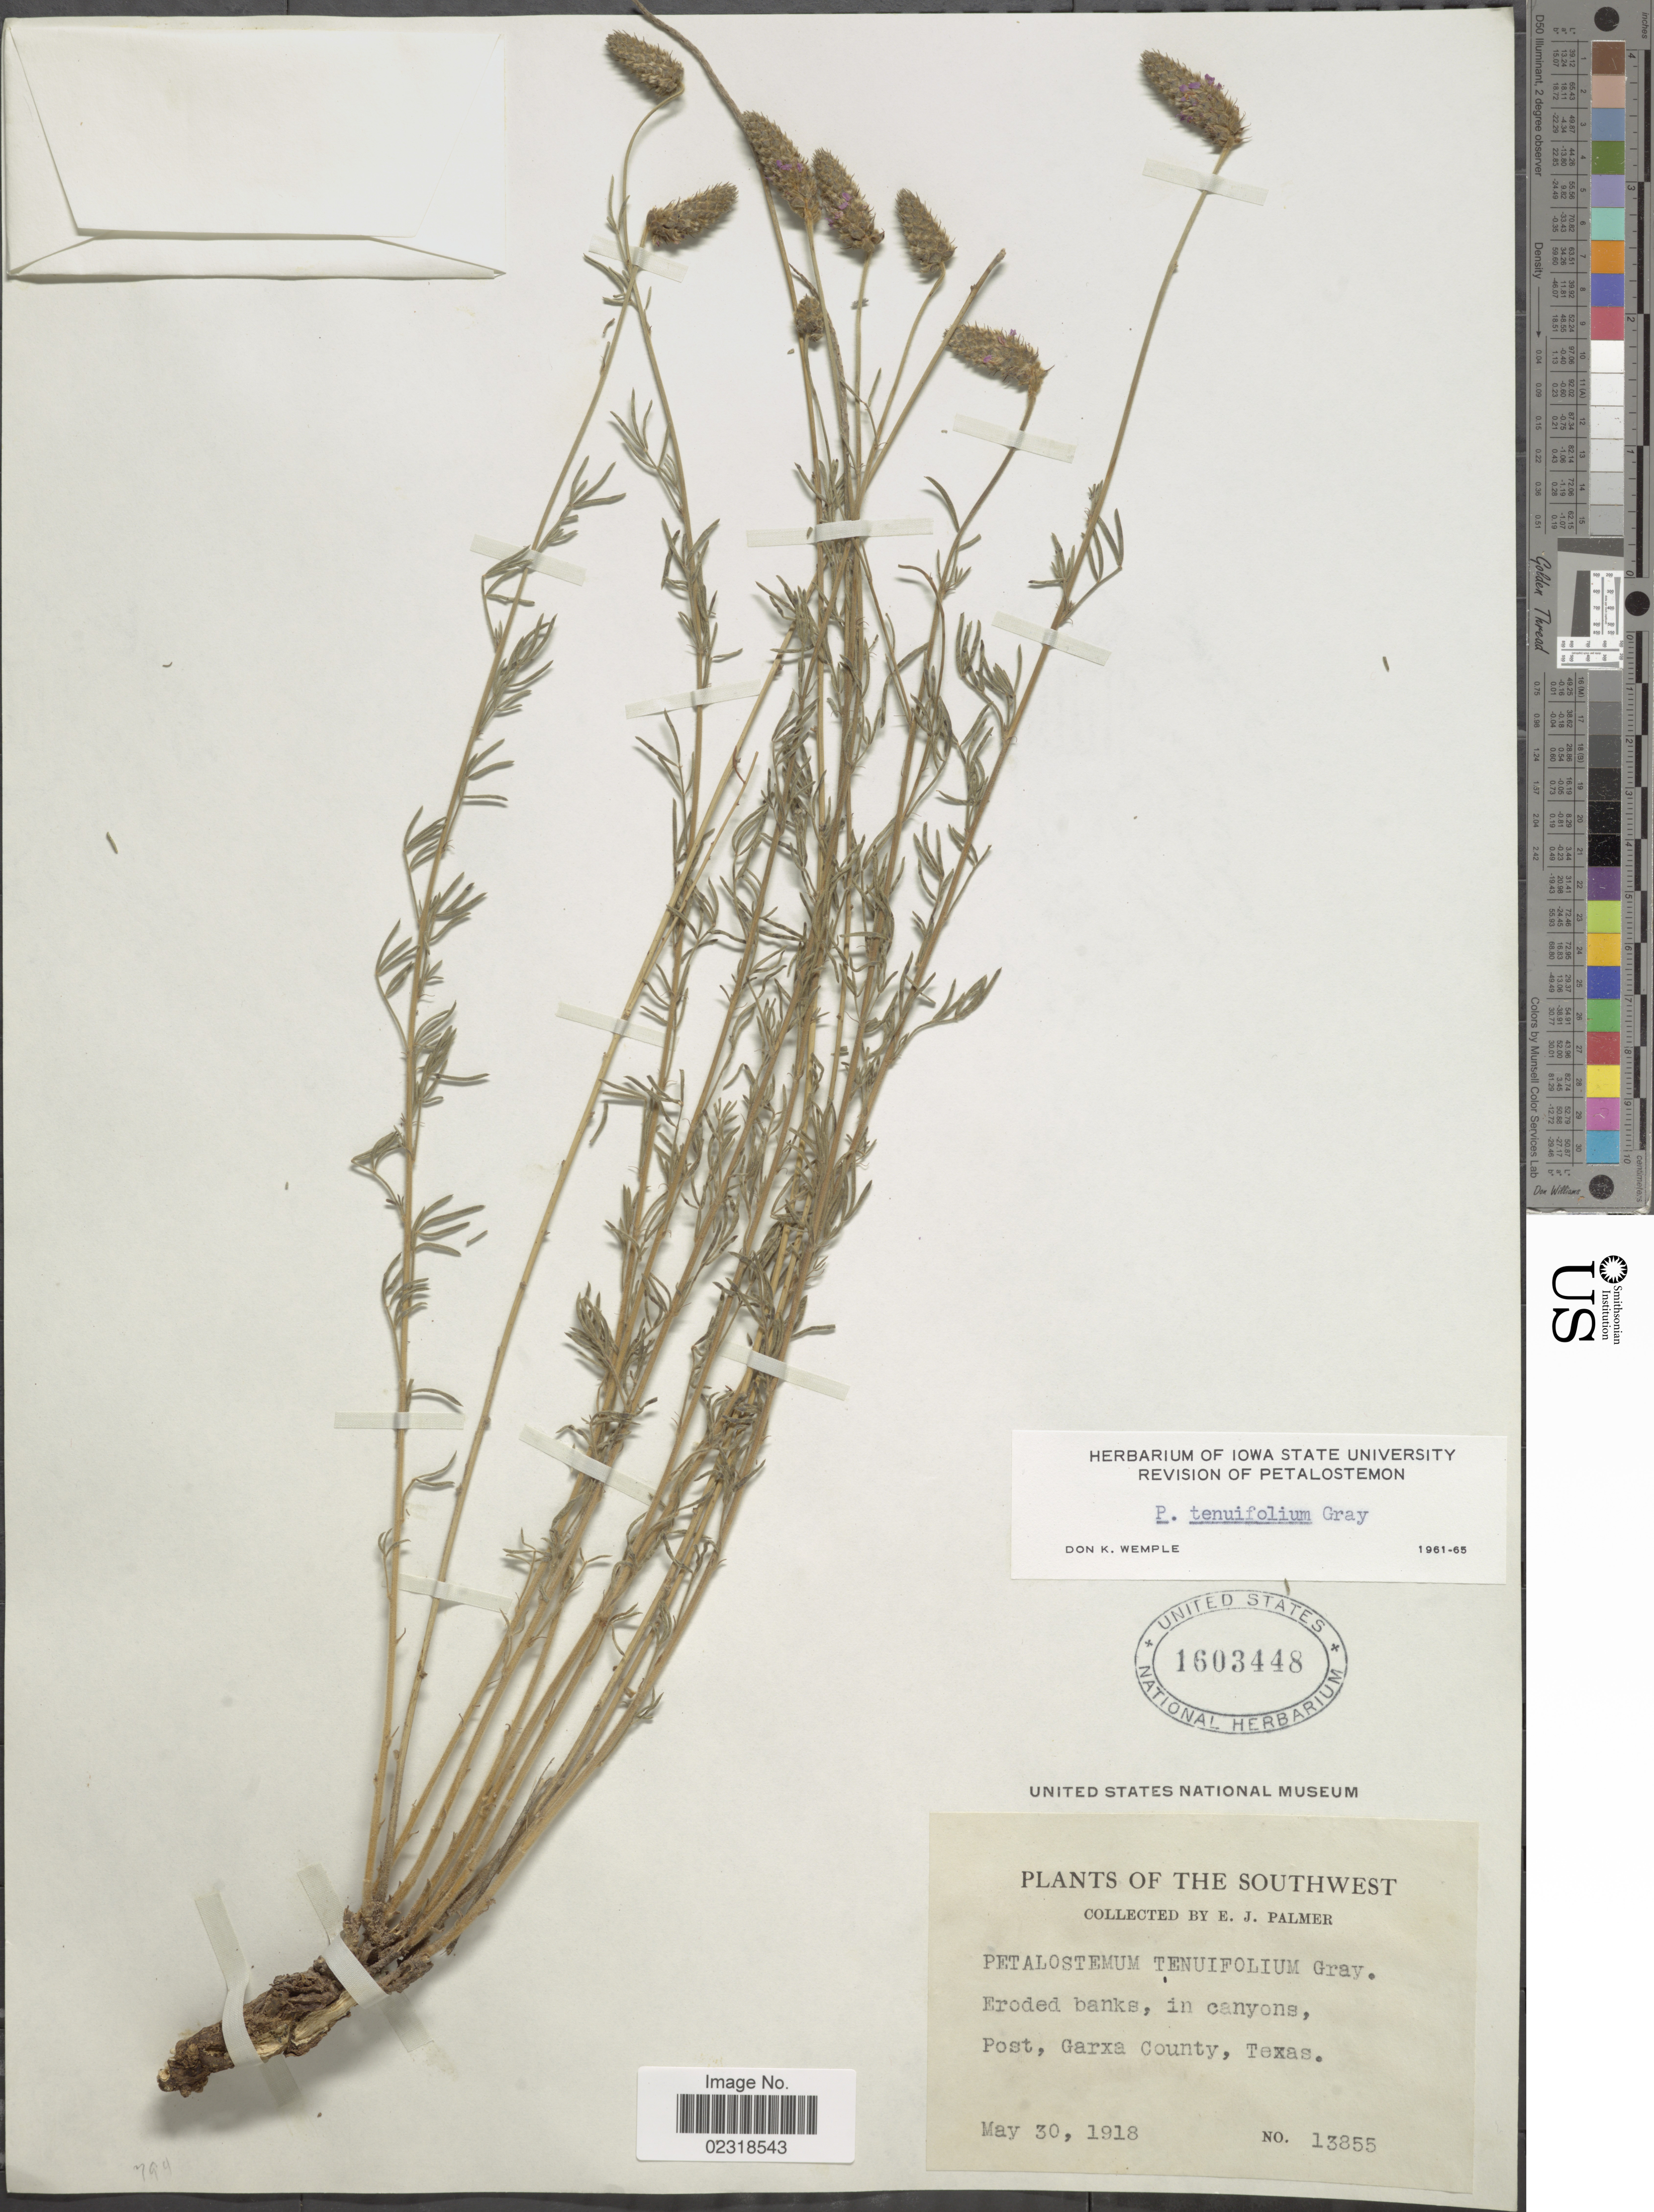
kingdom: Plantae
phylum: Tracheophyta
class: Magnoliopsida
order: Fabales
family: Fabaceae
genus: Dalea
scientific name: Dalea tenuifolia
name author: (A. Gray) Shinners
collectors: E. J. Palmer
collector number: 13855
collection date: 1918-05-30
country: United States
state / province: Texas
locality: The Southwest, Post, Garxa County, Texas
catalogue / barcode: US 1603448